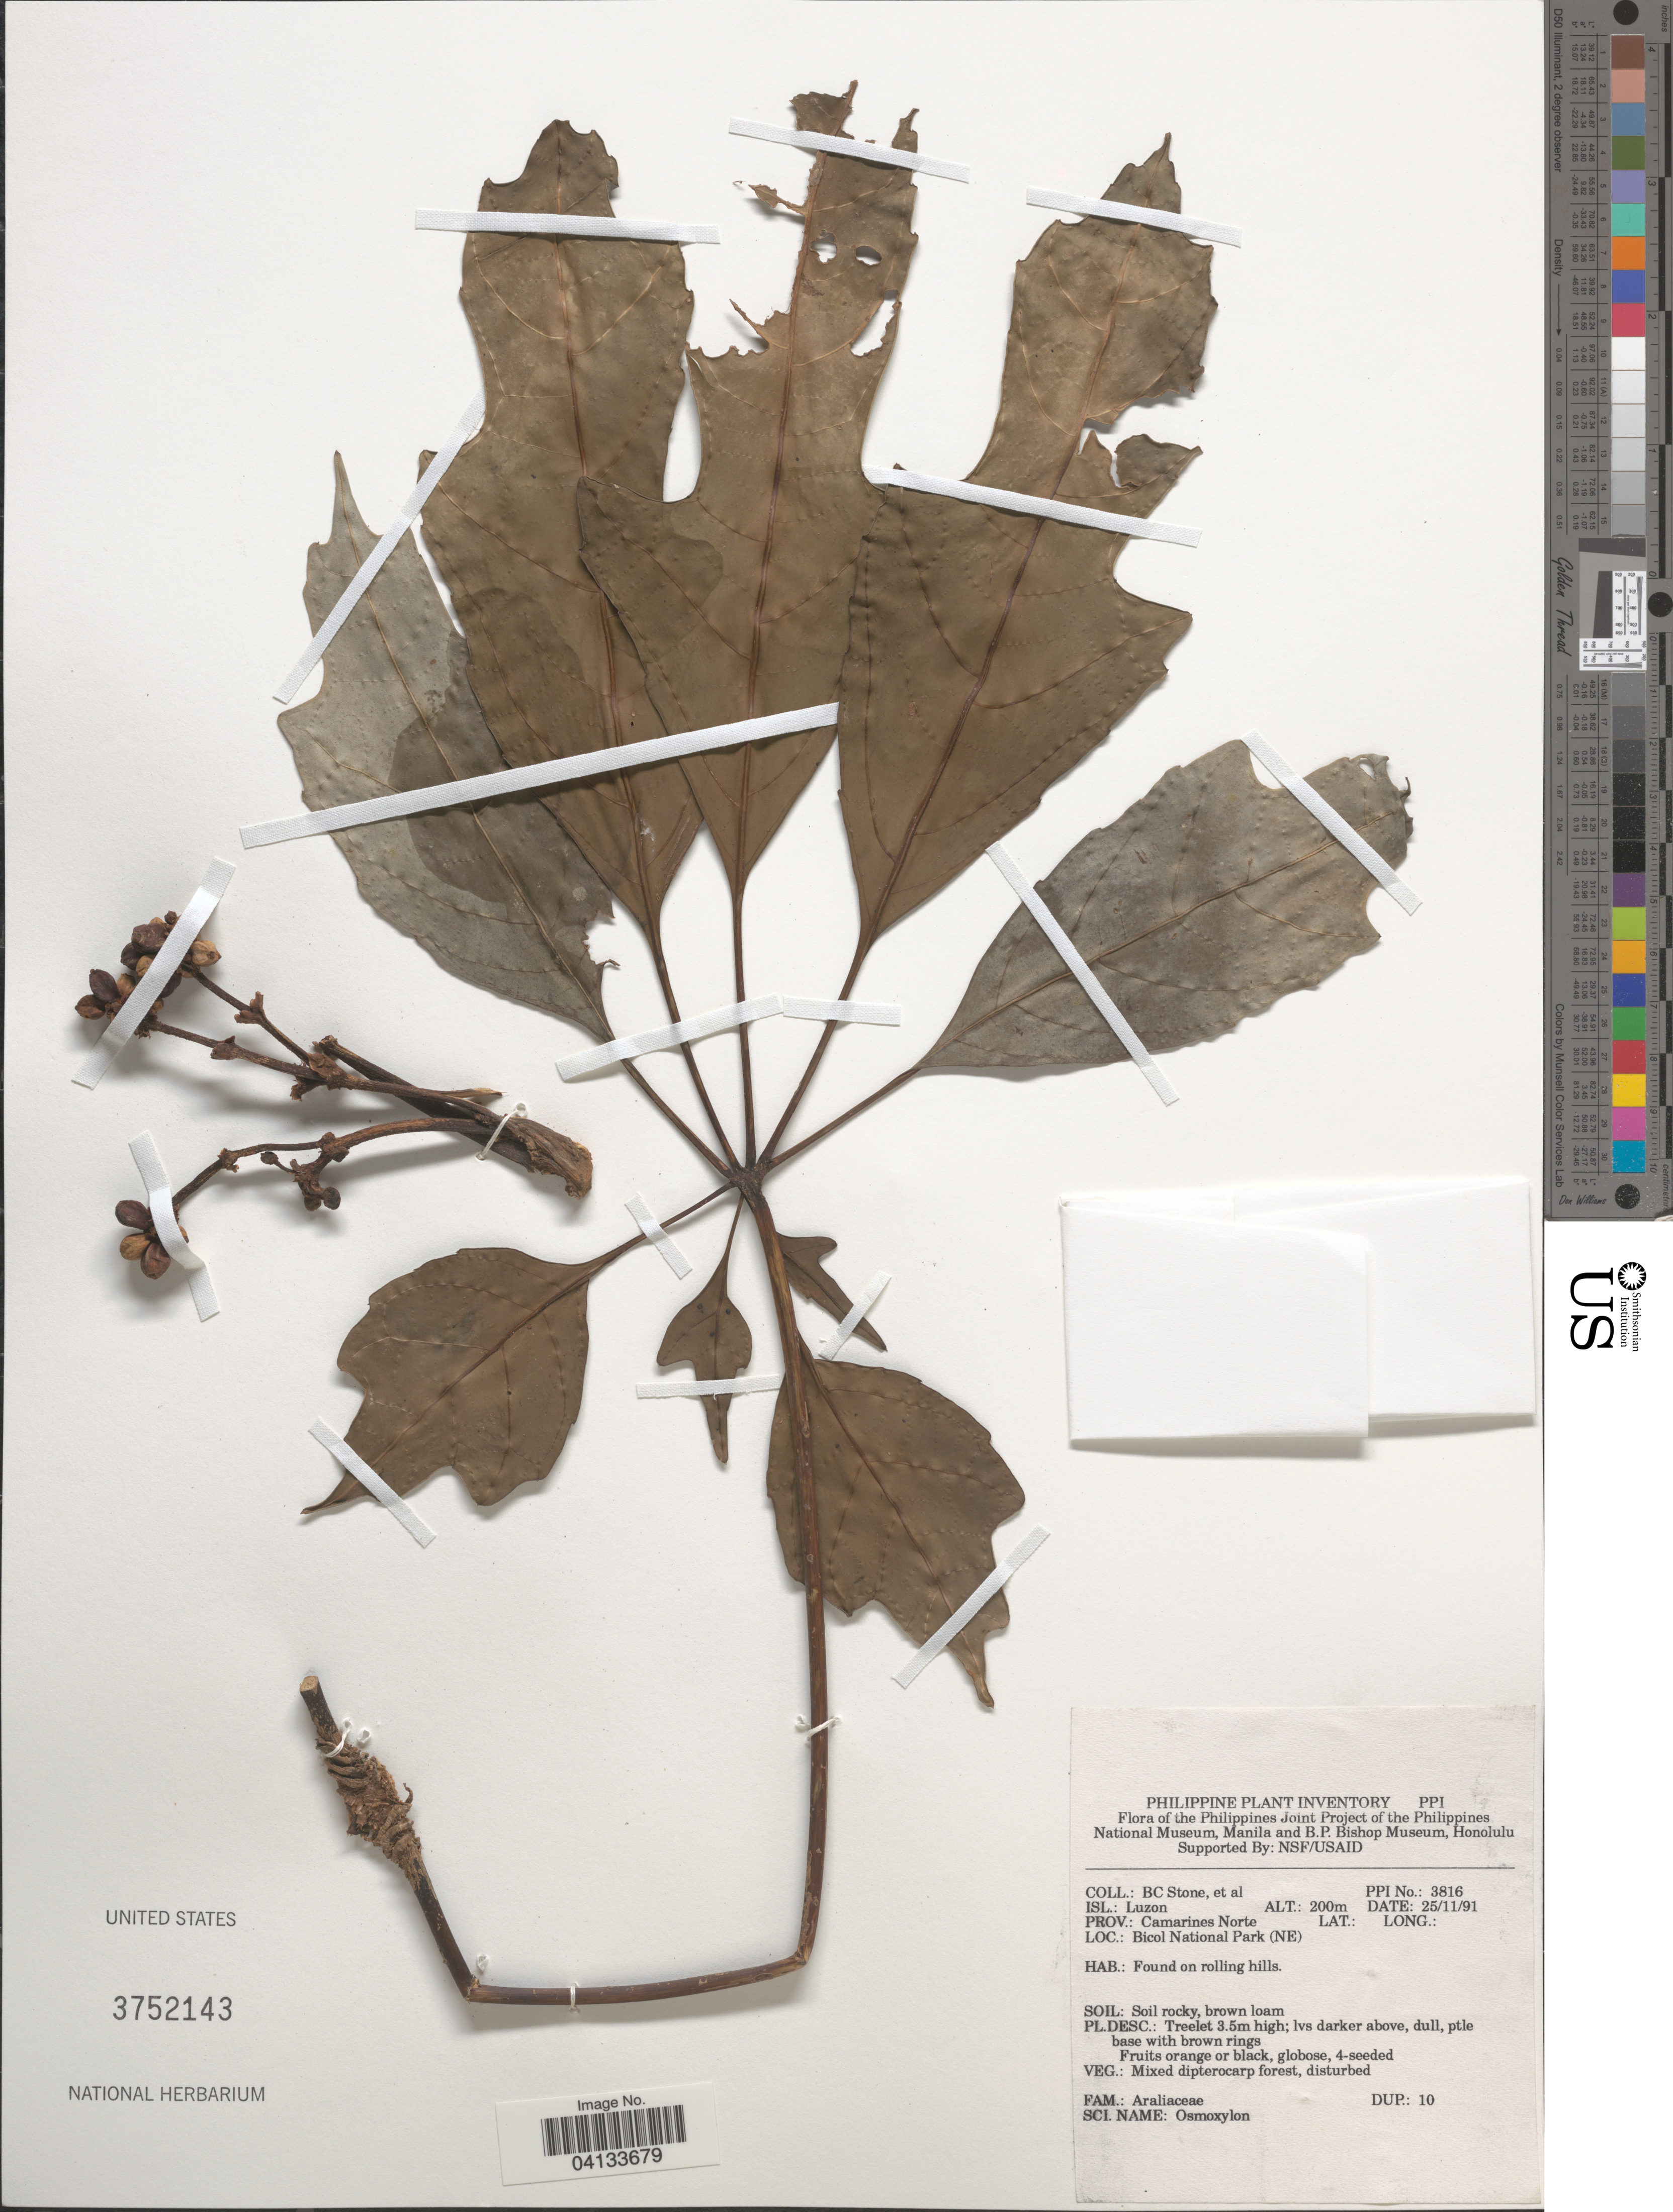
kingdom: Plantae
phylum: Tracheophyta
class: Magnoliopsida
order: Apiales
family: Araliaceae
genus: Osmoxylon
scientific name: Osmoxylon sp.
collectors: B. C. Stone & et al.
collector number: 3816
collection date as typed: Transcribed d/m/y: 25/11/91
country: Philippines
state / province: Bicol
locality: Isl.: Luzon. Prov.: Camarines Norte. Bicol National Park (NE).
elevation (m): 200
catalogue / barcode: US 3752143